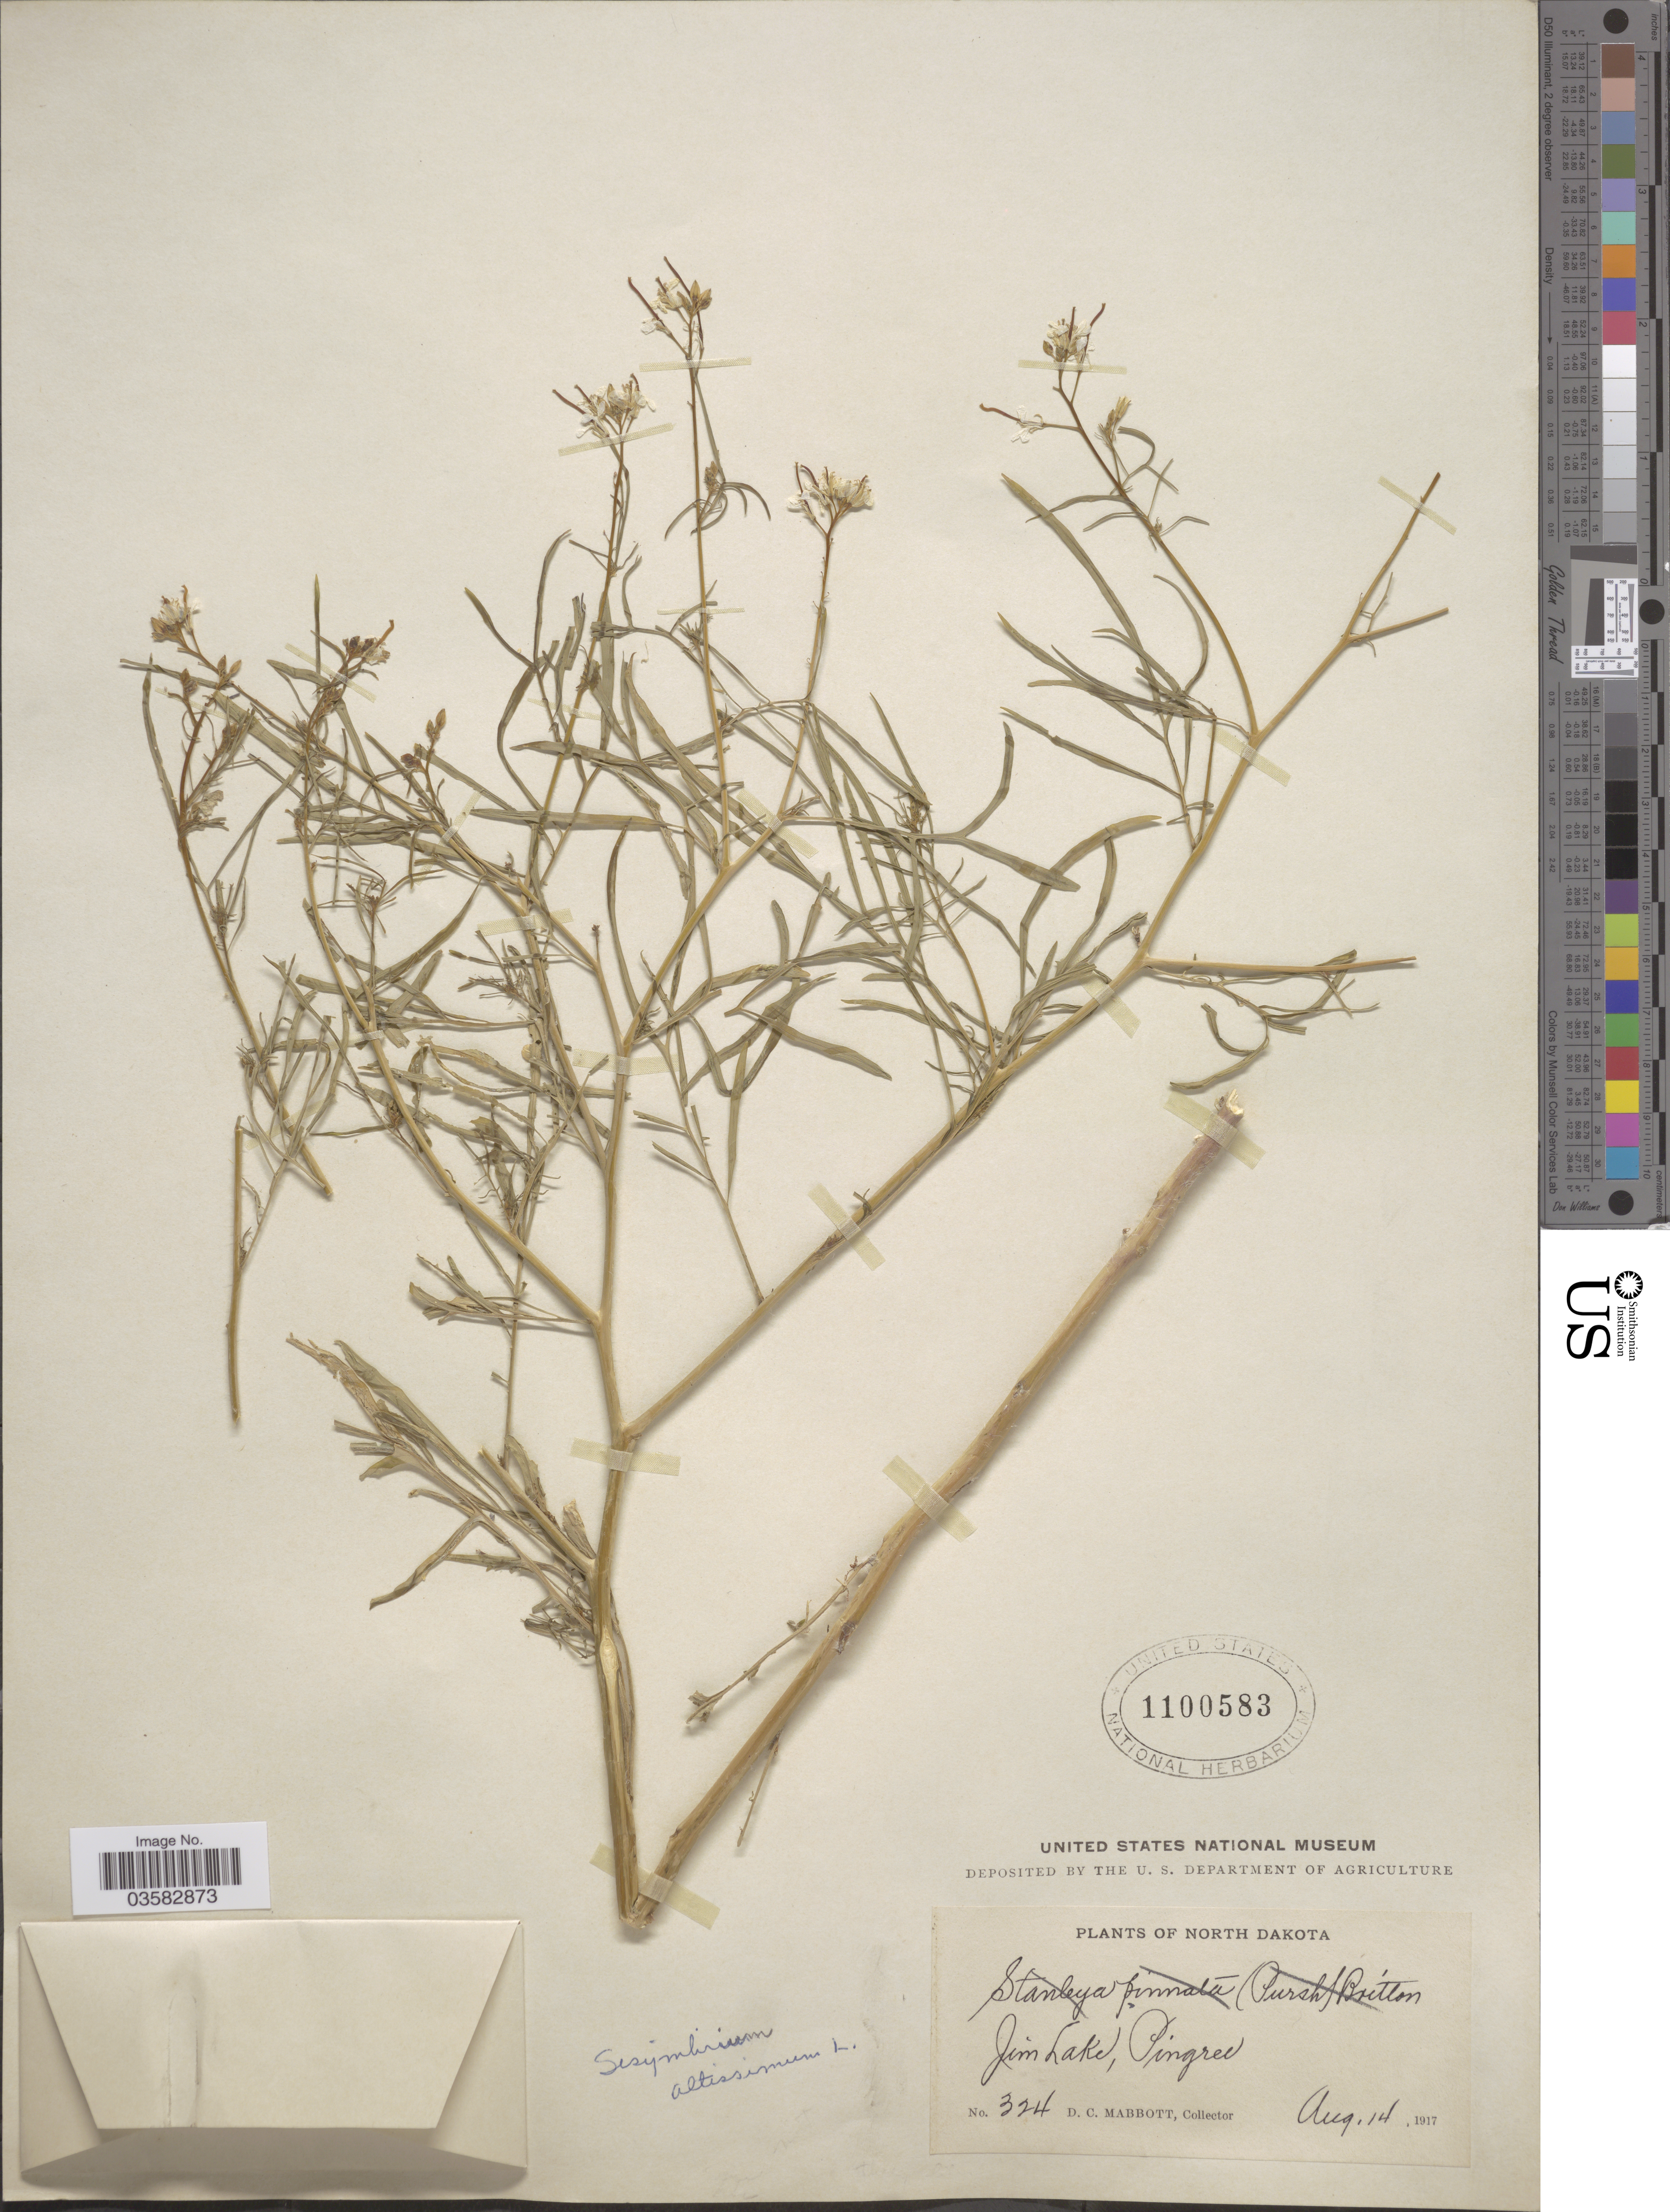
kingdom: Plantae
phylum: Tracheophyta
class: Magnoliopsida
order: Brassicales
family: Brassicaceae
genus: Sisymbrium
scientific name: Sisymbrium altissimum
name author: L.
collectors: D. Mabbott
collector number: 324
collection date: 1917-08-14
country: United States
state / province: North Dakota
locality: Jim Lake, Pingree.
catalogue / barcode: US 1100583